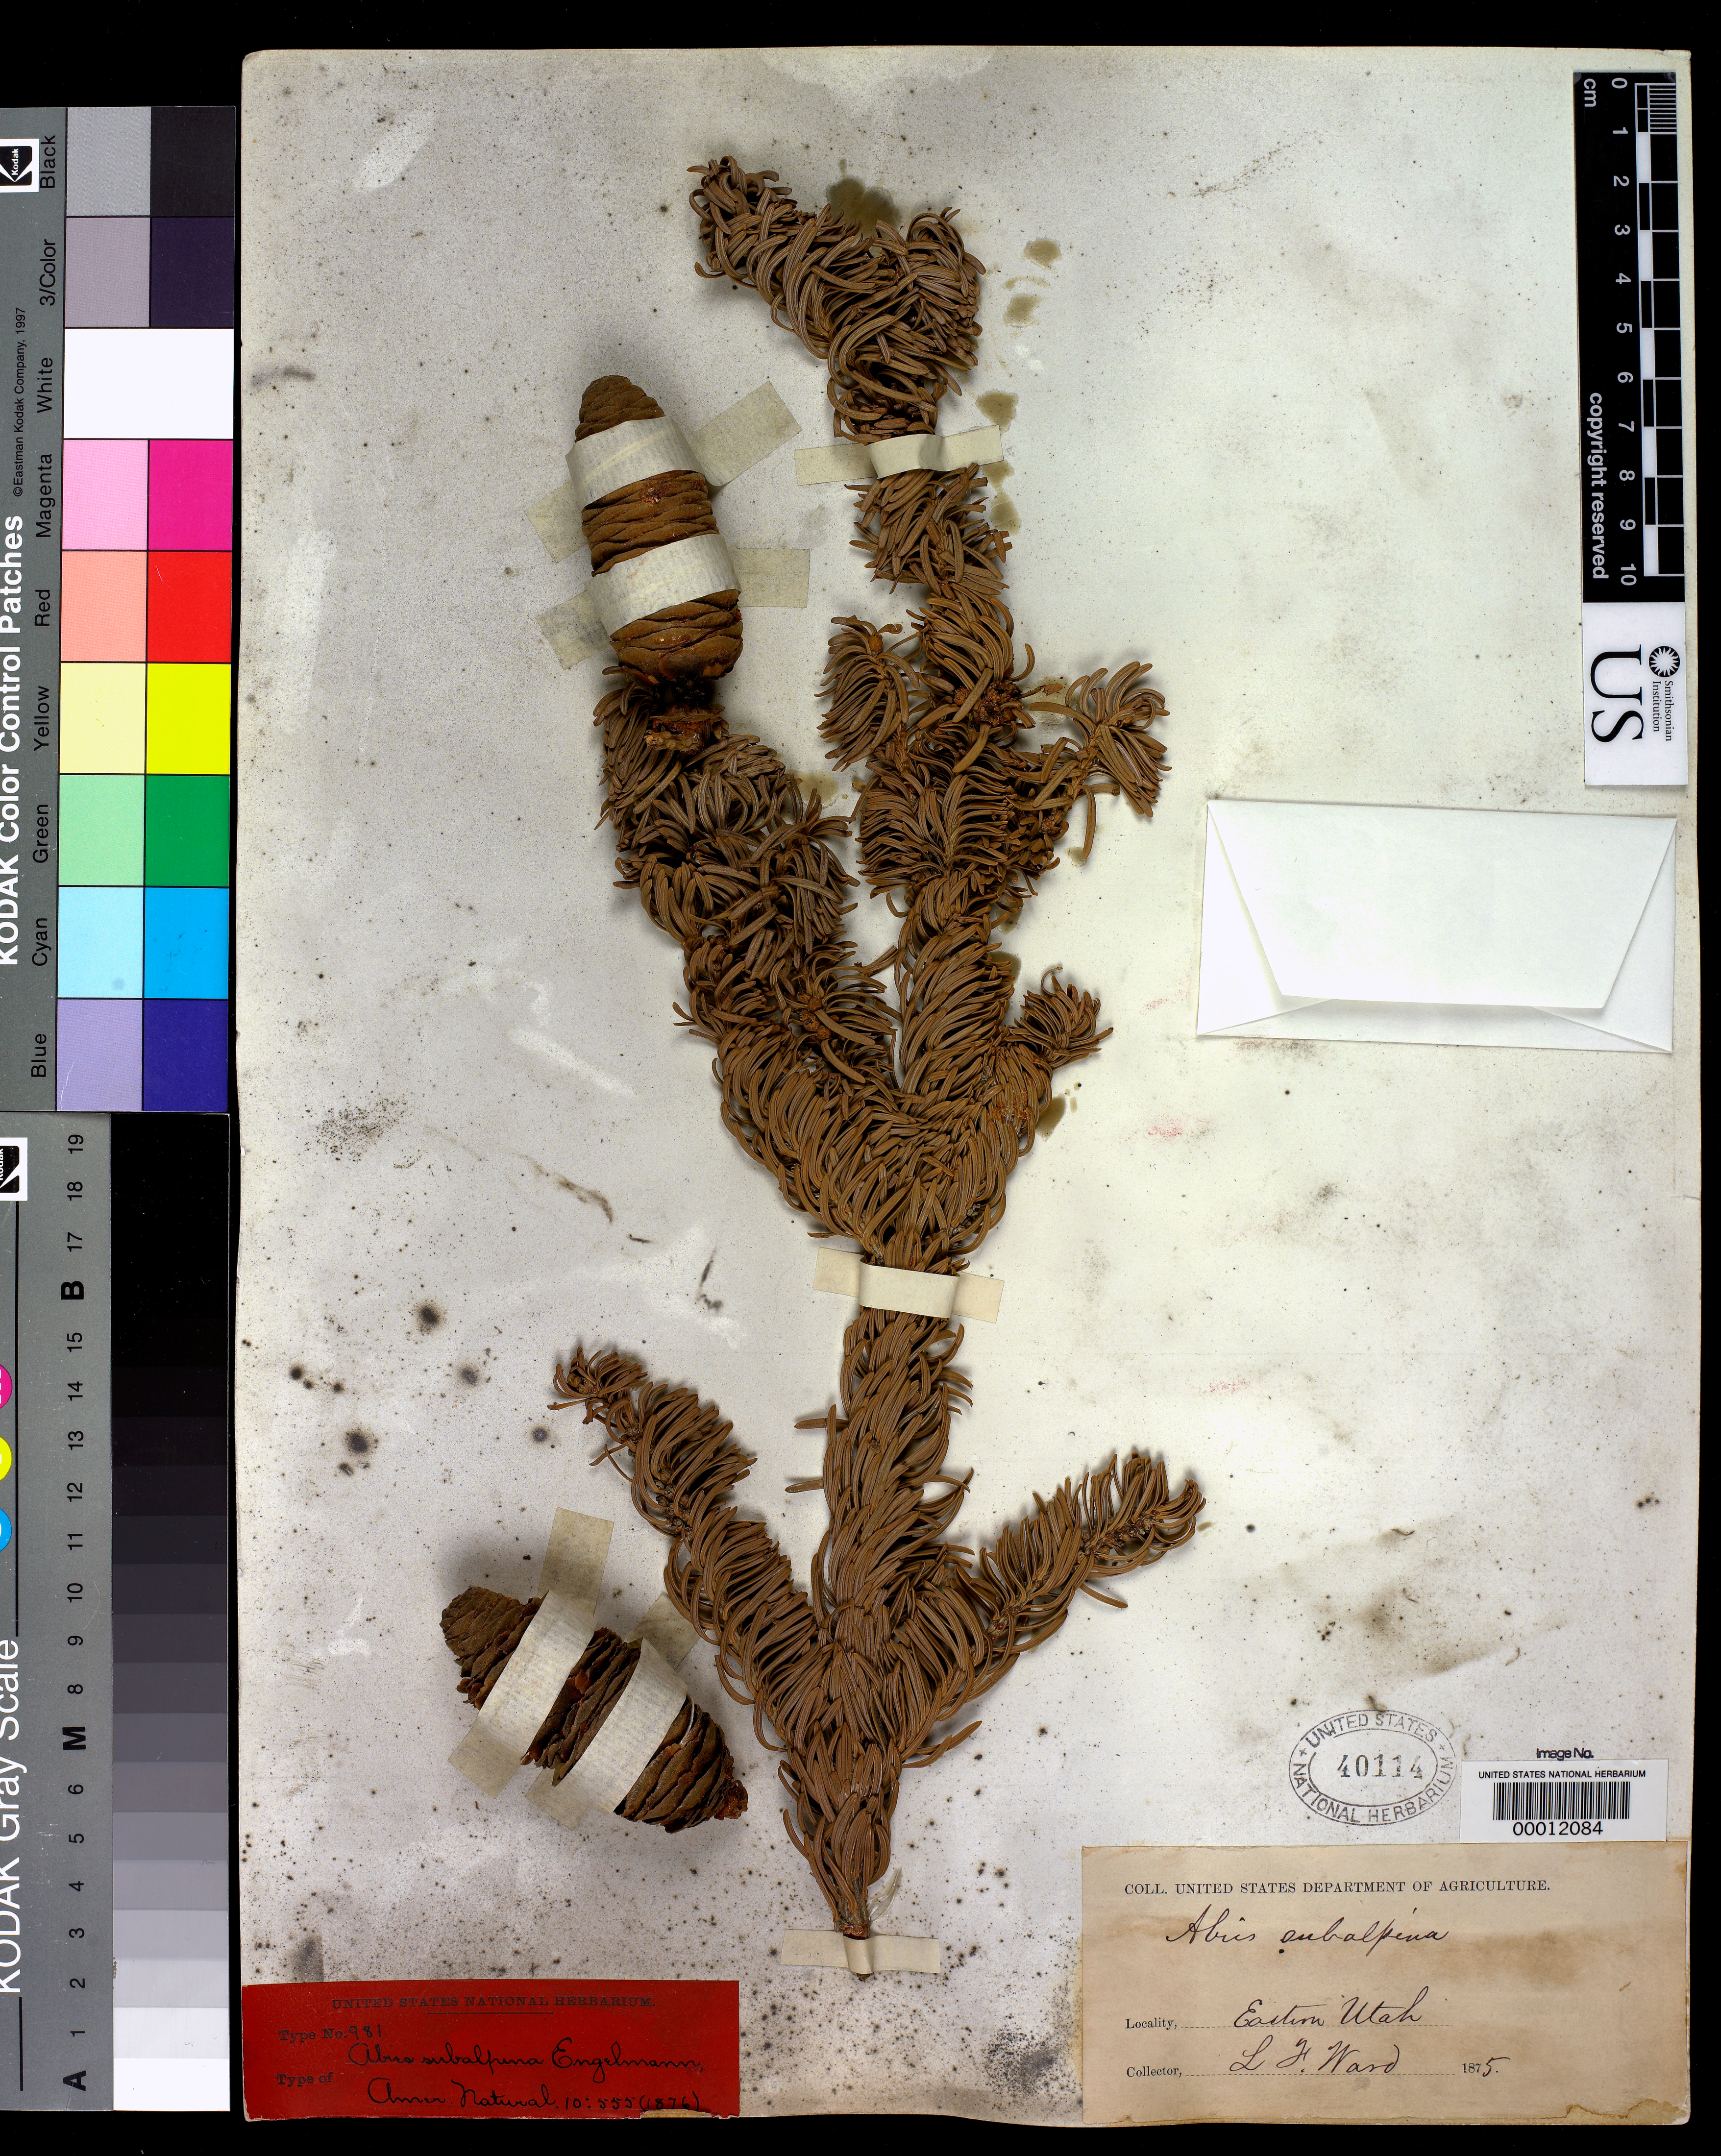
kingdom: Plantae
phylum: Tracheophyta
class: Pinopsida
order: Pinales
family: Pinaceae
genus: Abies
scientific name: Abies subalpina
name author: Engelm. ex Ward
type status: Type Collection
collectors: L. F. Ward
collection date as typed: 1875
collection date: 1875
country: United States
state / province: Utah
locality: Wasatch Mountains.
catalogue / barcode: US 40114